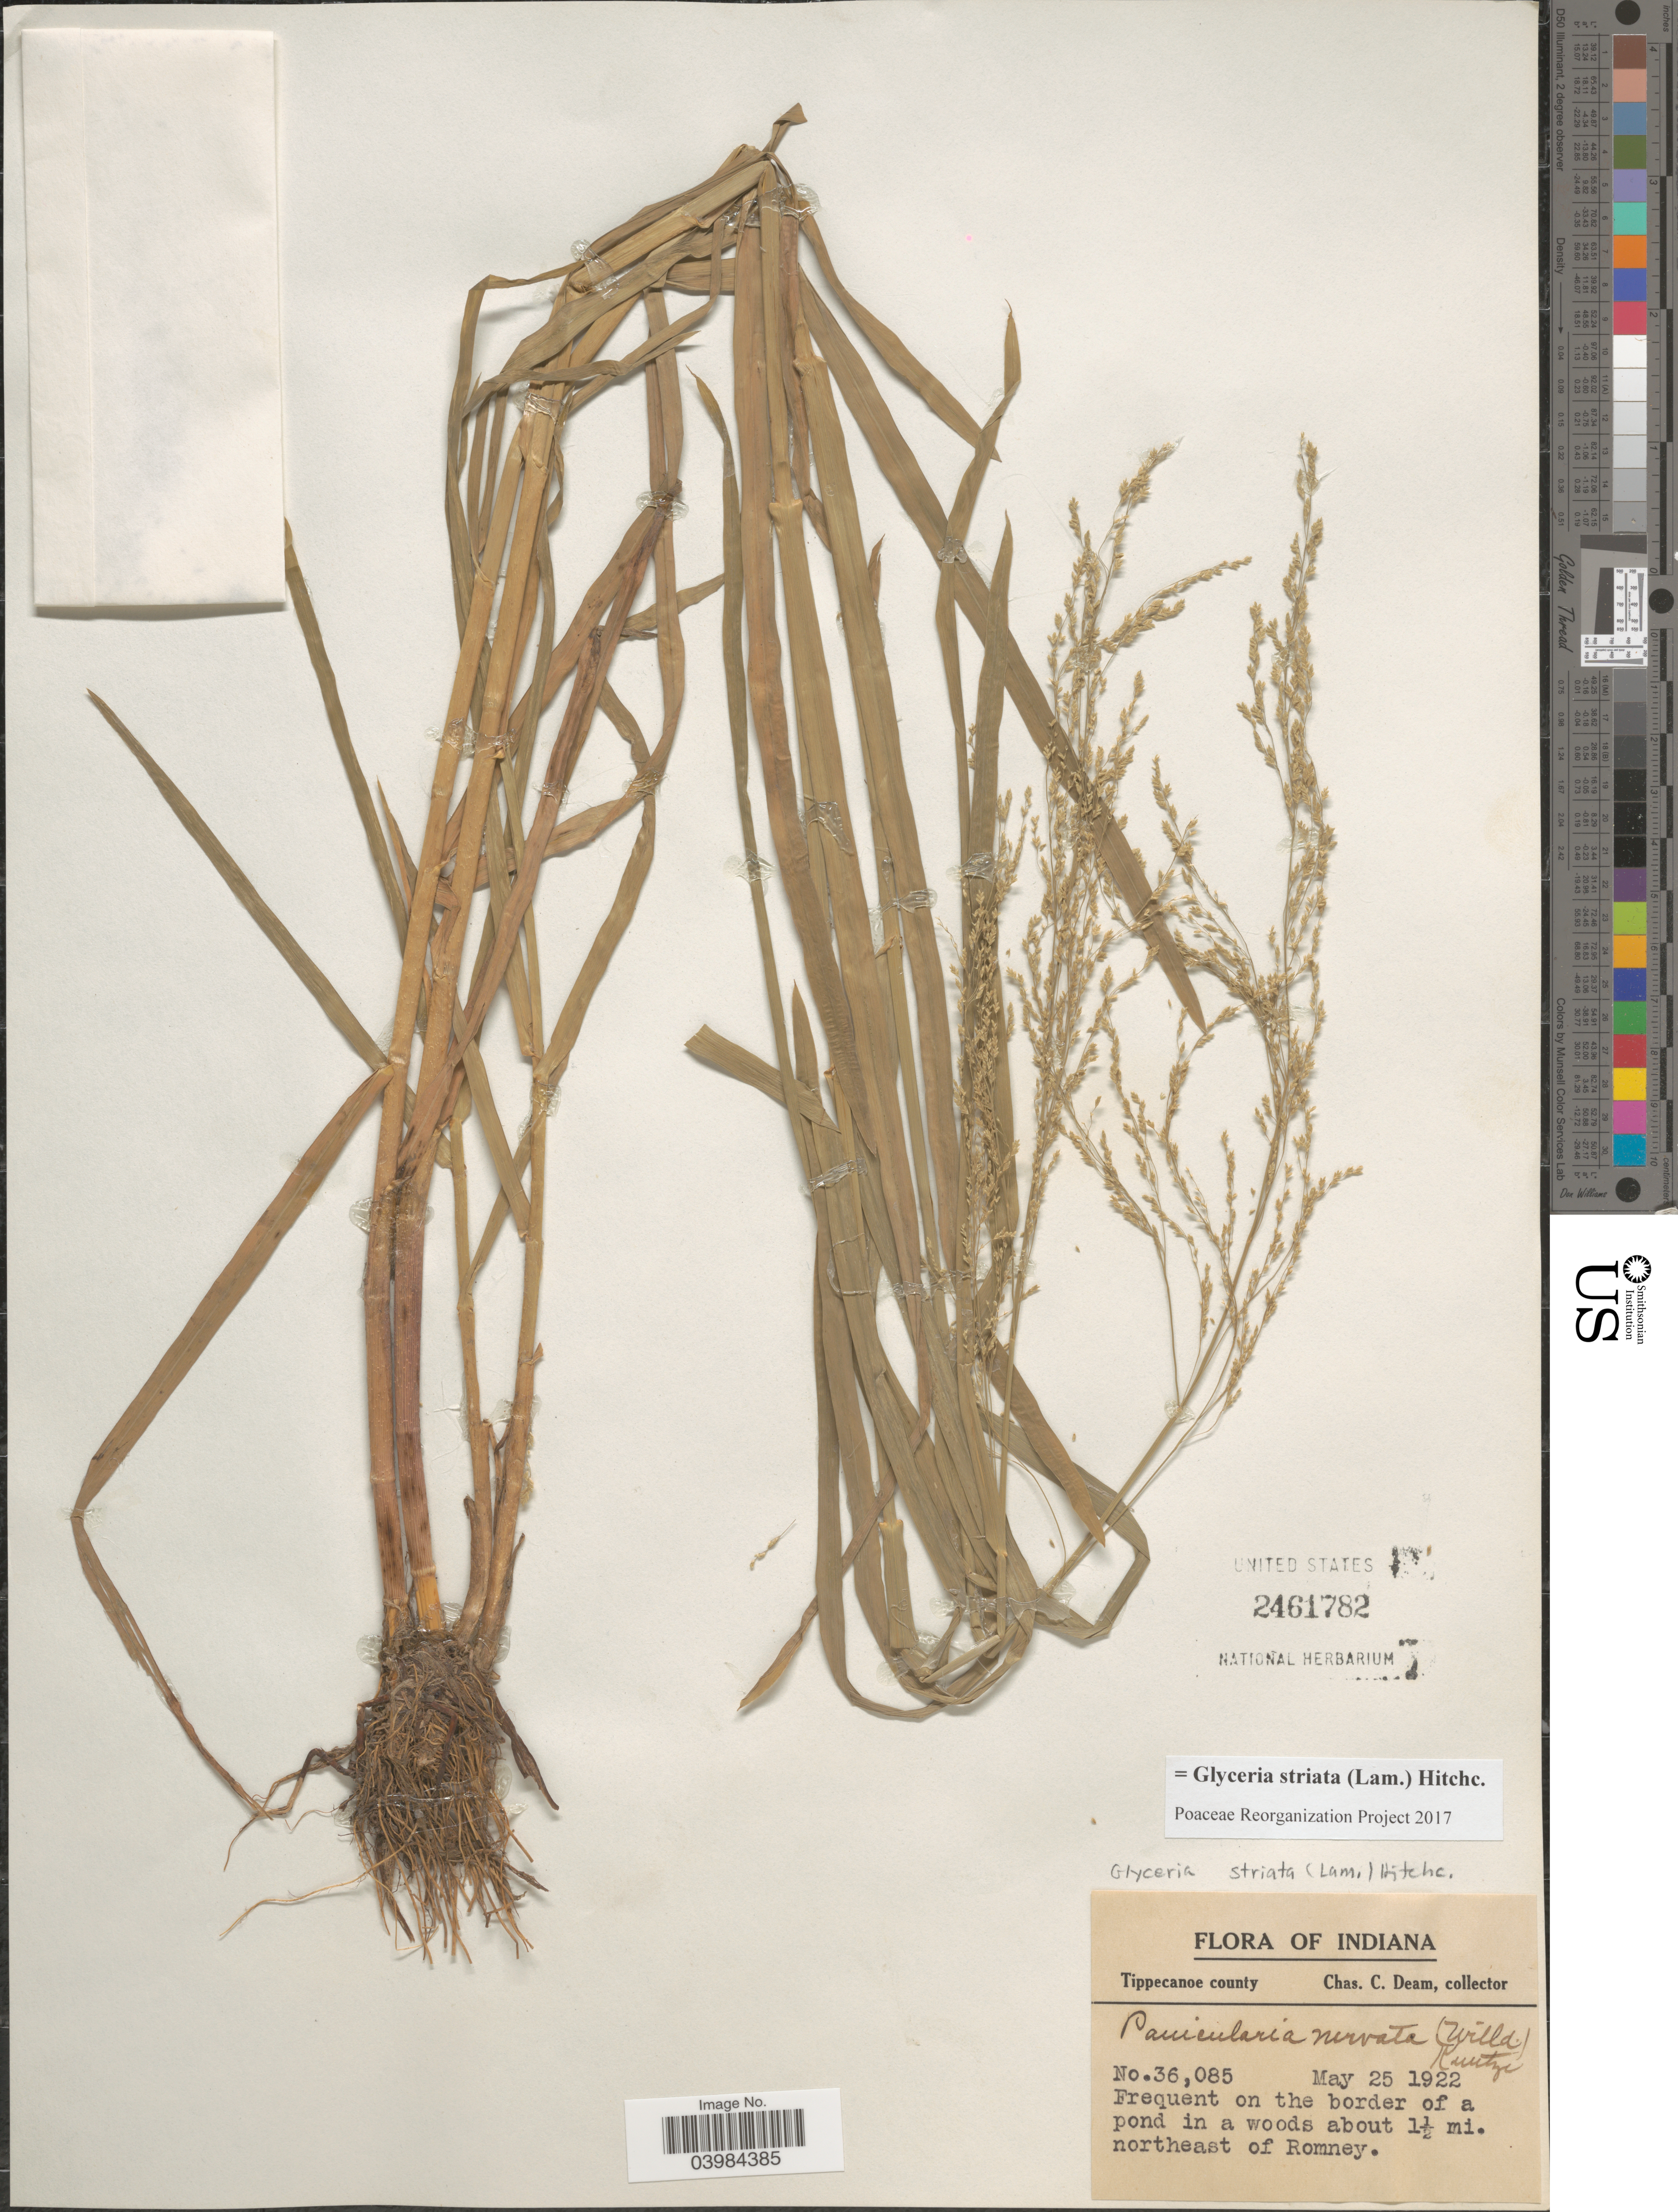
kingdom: Plantae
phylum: Tracheophyta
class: Liliopsida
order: Poales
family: Poaceae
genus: Glyceria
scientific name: Glyceria striata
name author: (Lam.) Hitchc.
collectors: C. C. Deam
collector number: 36085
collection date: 1922-05-25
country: United States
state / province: Indiana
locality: Tippecanoe county. In a woods about 1½ mi. northeast of Romney.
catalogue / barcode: US 2461782